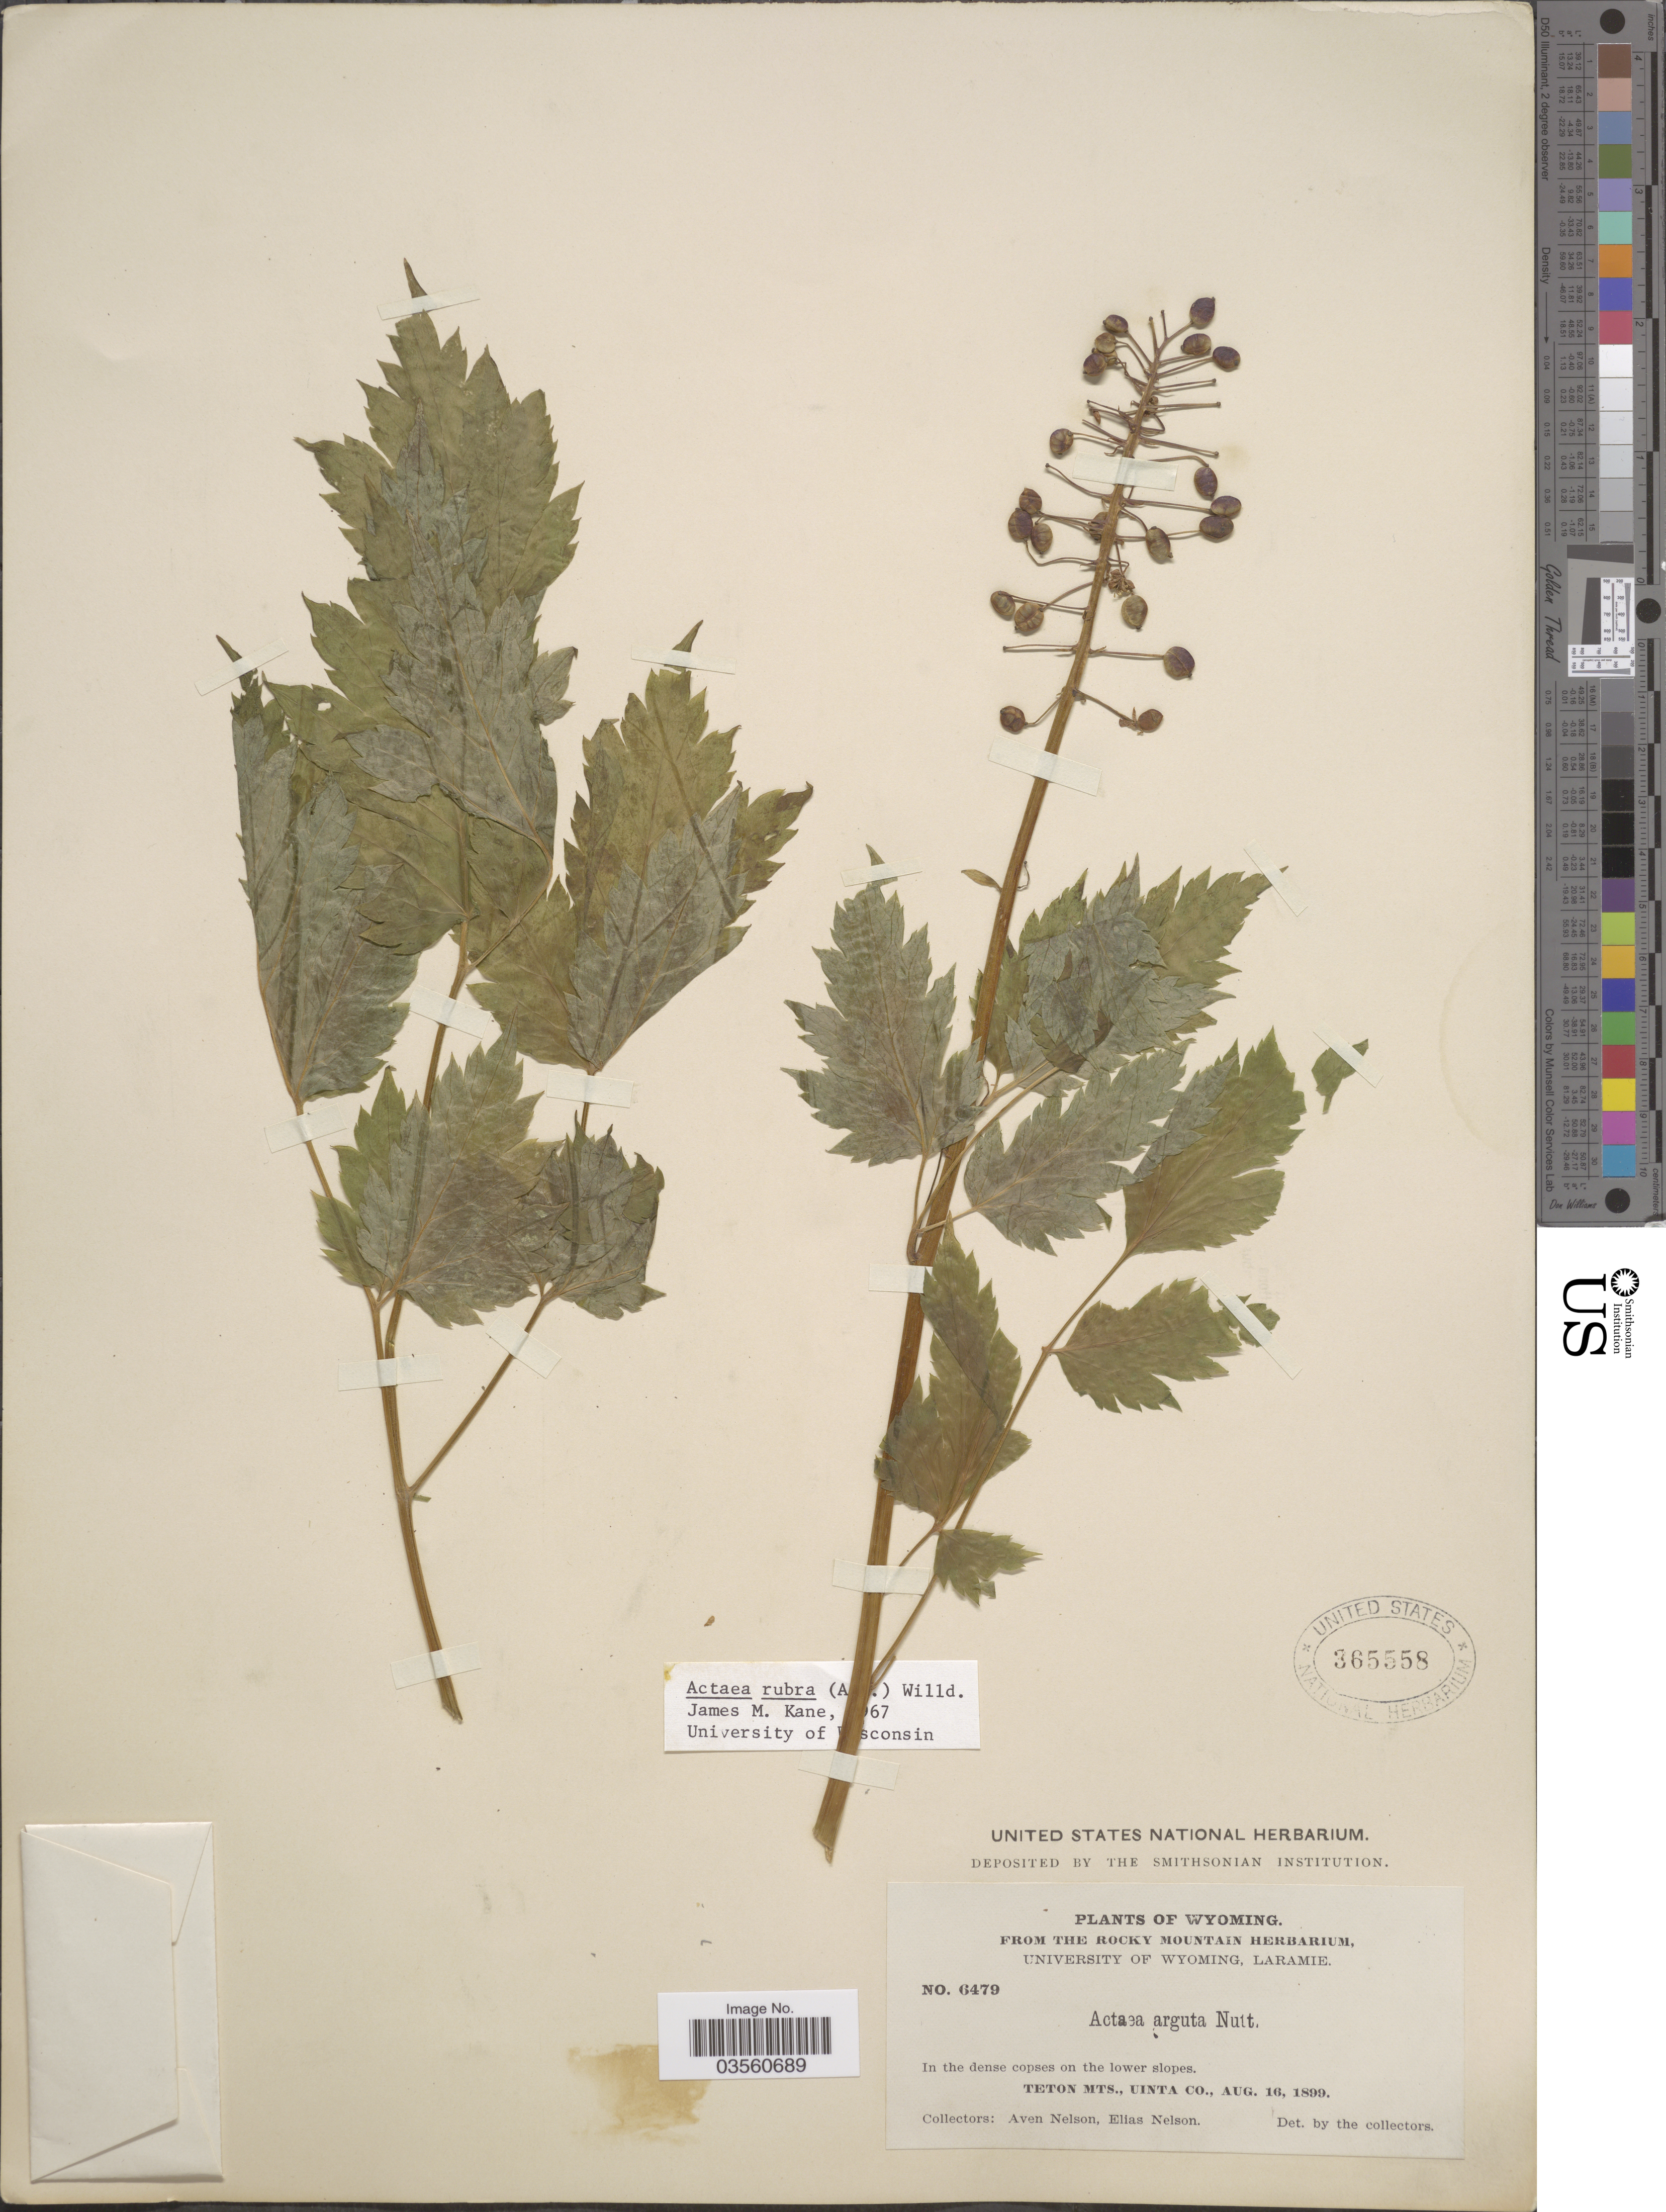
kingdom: Plantae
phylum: Tracheophyta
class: Magnoliopsida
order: Ranunculales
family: Ranunculaceae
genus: Actaea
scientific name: Actaea rubra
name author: (Aiton) Willd.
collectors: A. Nelson & E. Nelson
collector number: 6479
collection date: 1899-08-16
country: United States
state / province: Wyoming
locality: Teton Mts., Uinta Co.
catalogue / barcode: US 365558